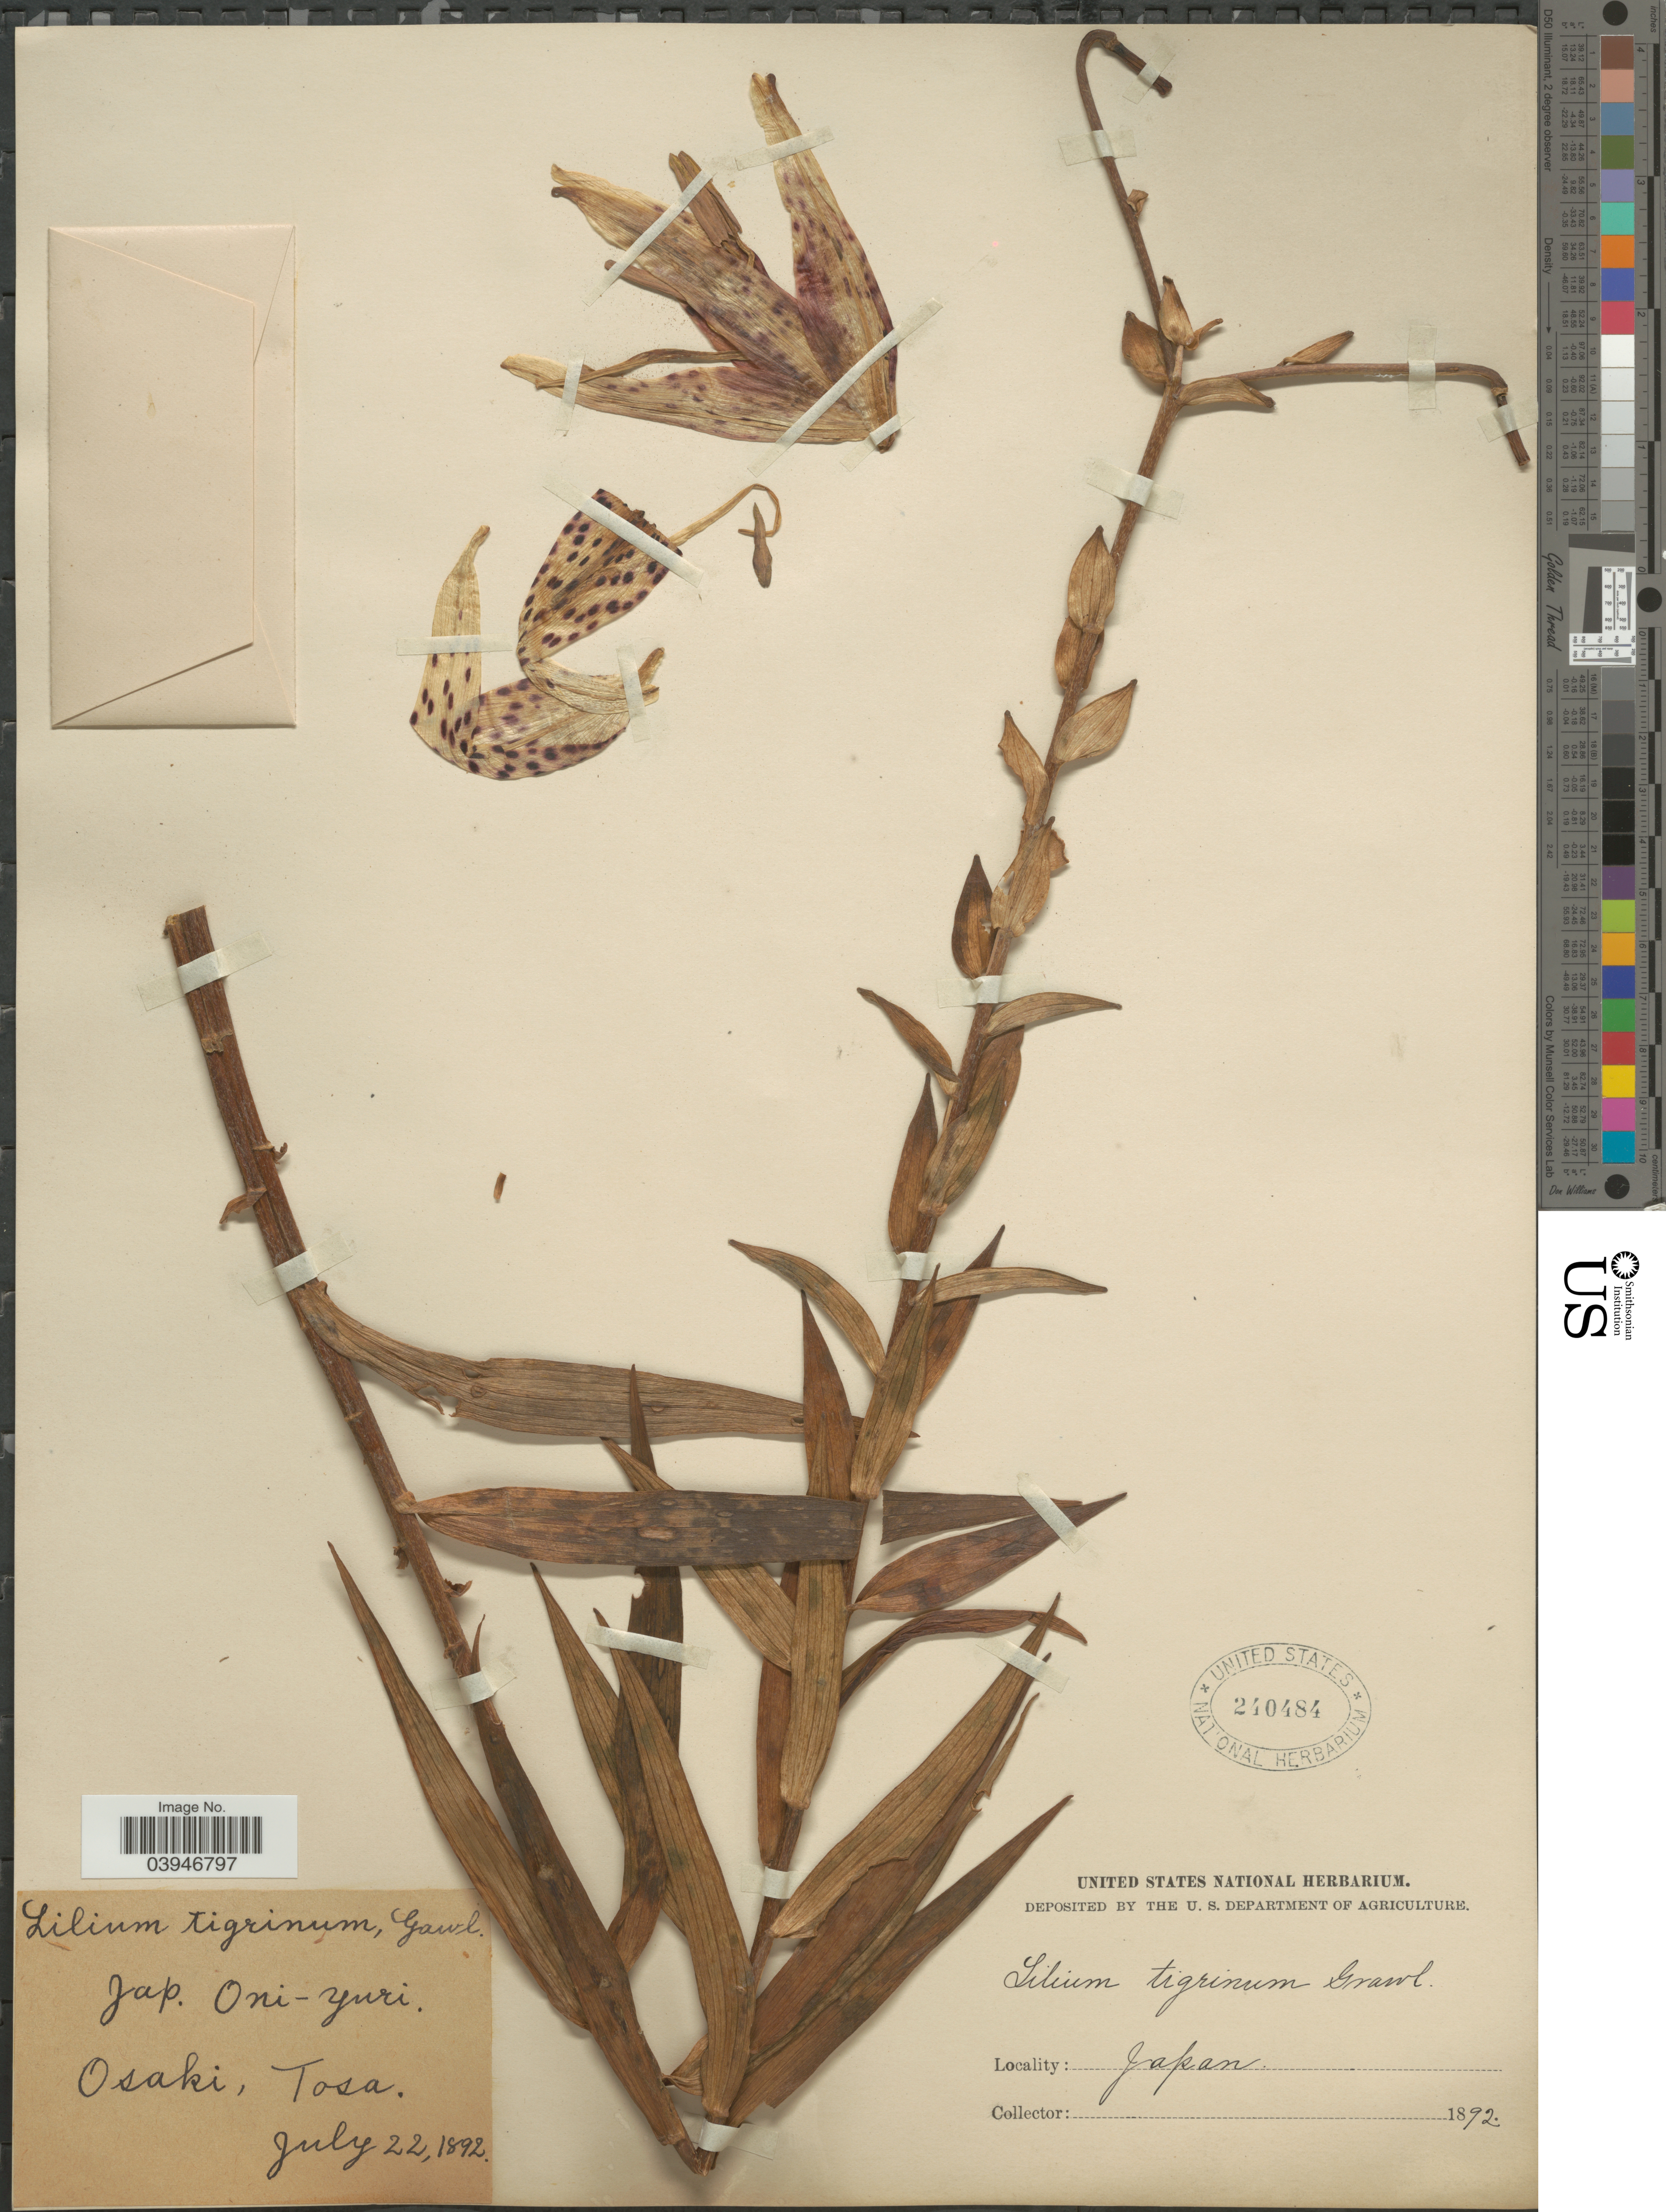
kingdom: Plantae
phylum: Tracheophyta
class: Liliopsida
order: Liliales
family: Liliaceae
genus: Lilium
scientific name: Lilium tigrinum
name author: Ker Gawl.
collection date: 1892-07-22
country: Japan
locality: Osaki, Tosa.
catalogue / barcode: US 240484